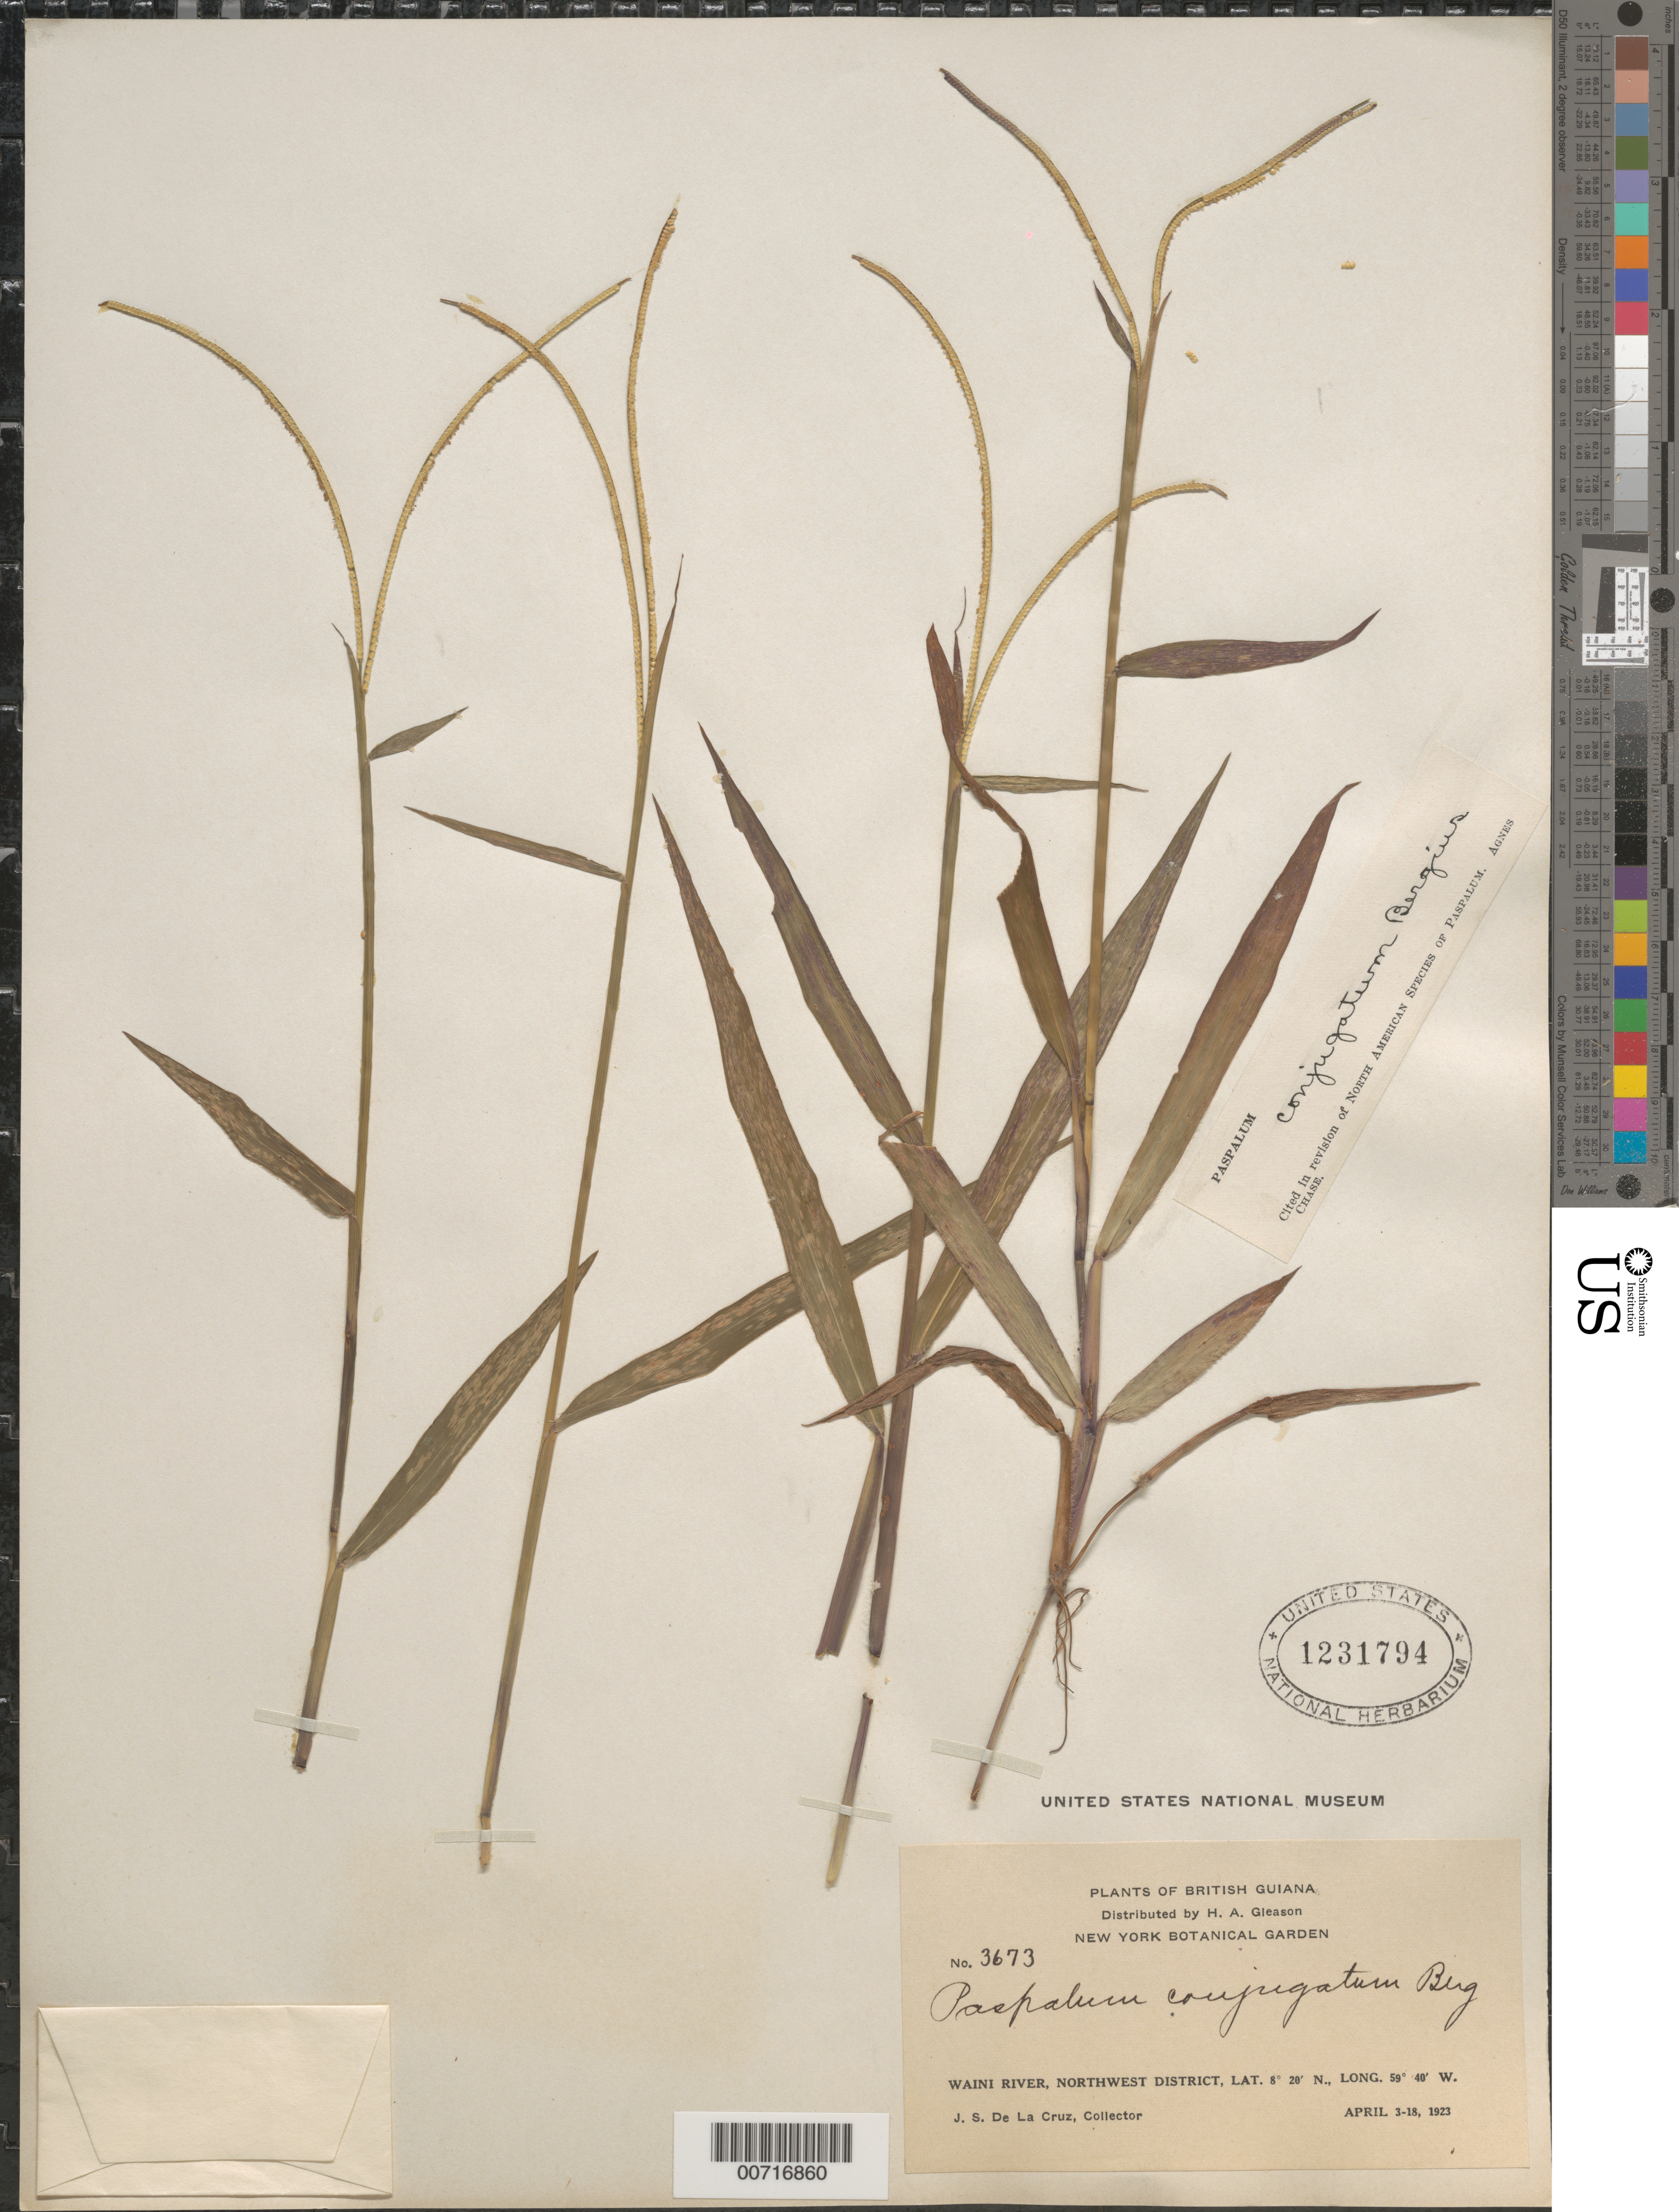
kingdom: Plantae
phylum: Tracheophyta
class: Liliopsida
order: Poales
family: Poaceae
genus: Paspalum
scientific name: Paspalum conjugatum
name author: P.J. Bergius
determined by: Chase, [M.] Agnes, (US)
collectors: J. S. de la Cruz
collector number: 3673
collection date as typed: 3-Apr-23 to 18-Apr-23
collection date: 1923-04-03/1923-04-18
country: Guyana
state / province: Barima-Waini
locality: Waini R., NW District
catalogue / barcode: US 1231794